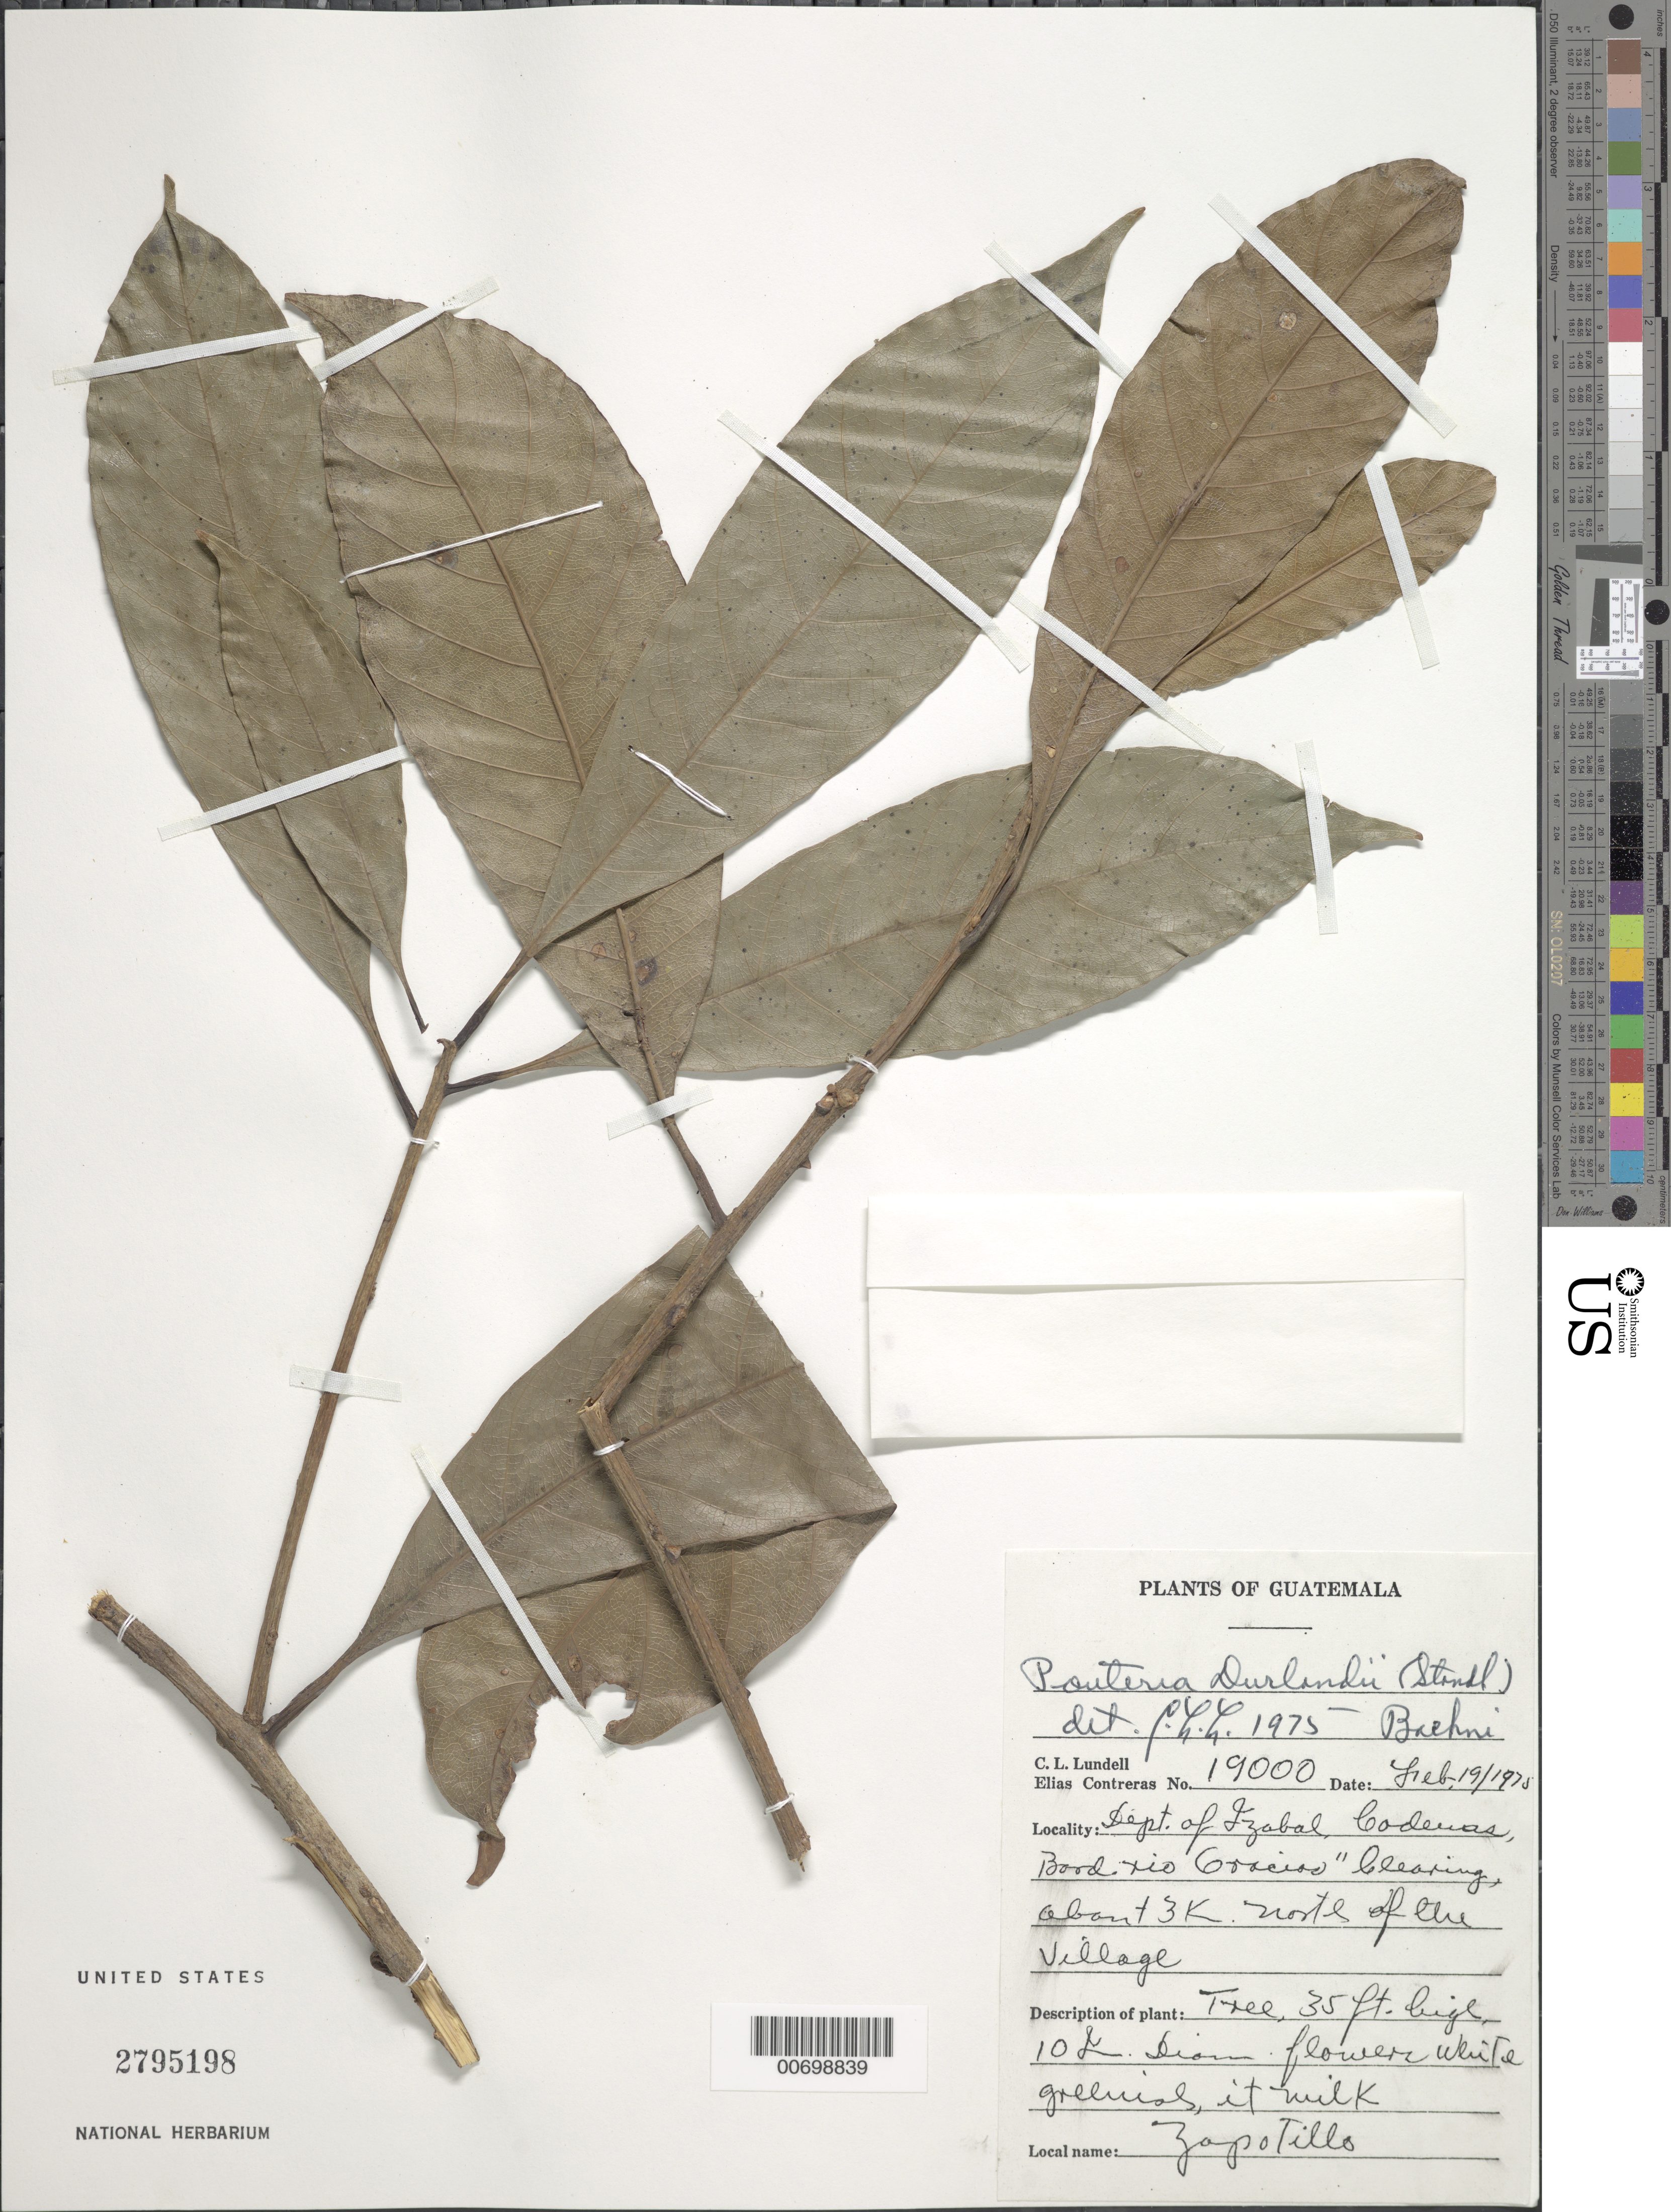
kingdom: Plantae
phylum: Tracheophyta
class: Magnoliopsida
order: Ericales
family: Sapotaceae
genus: Pouteria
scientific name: Pouteria durlandii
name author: (Standl.) Baehni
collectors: C. L. Lundell & E. Contreras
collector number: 19000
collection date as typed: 19 Feb 1975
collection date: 1975-02-19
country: Guatemala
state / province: Izabal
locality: Cadenas, bord rio Gracias, about 3 km N of the village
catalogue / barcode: US 2795198